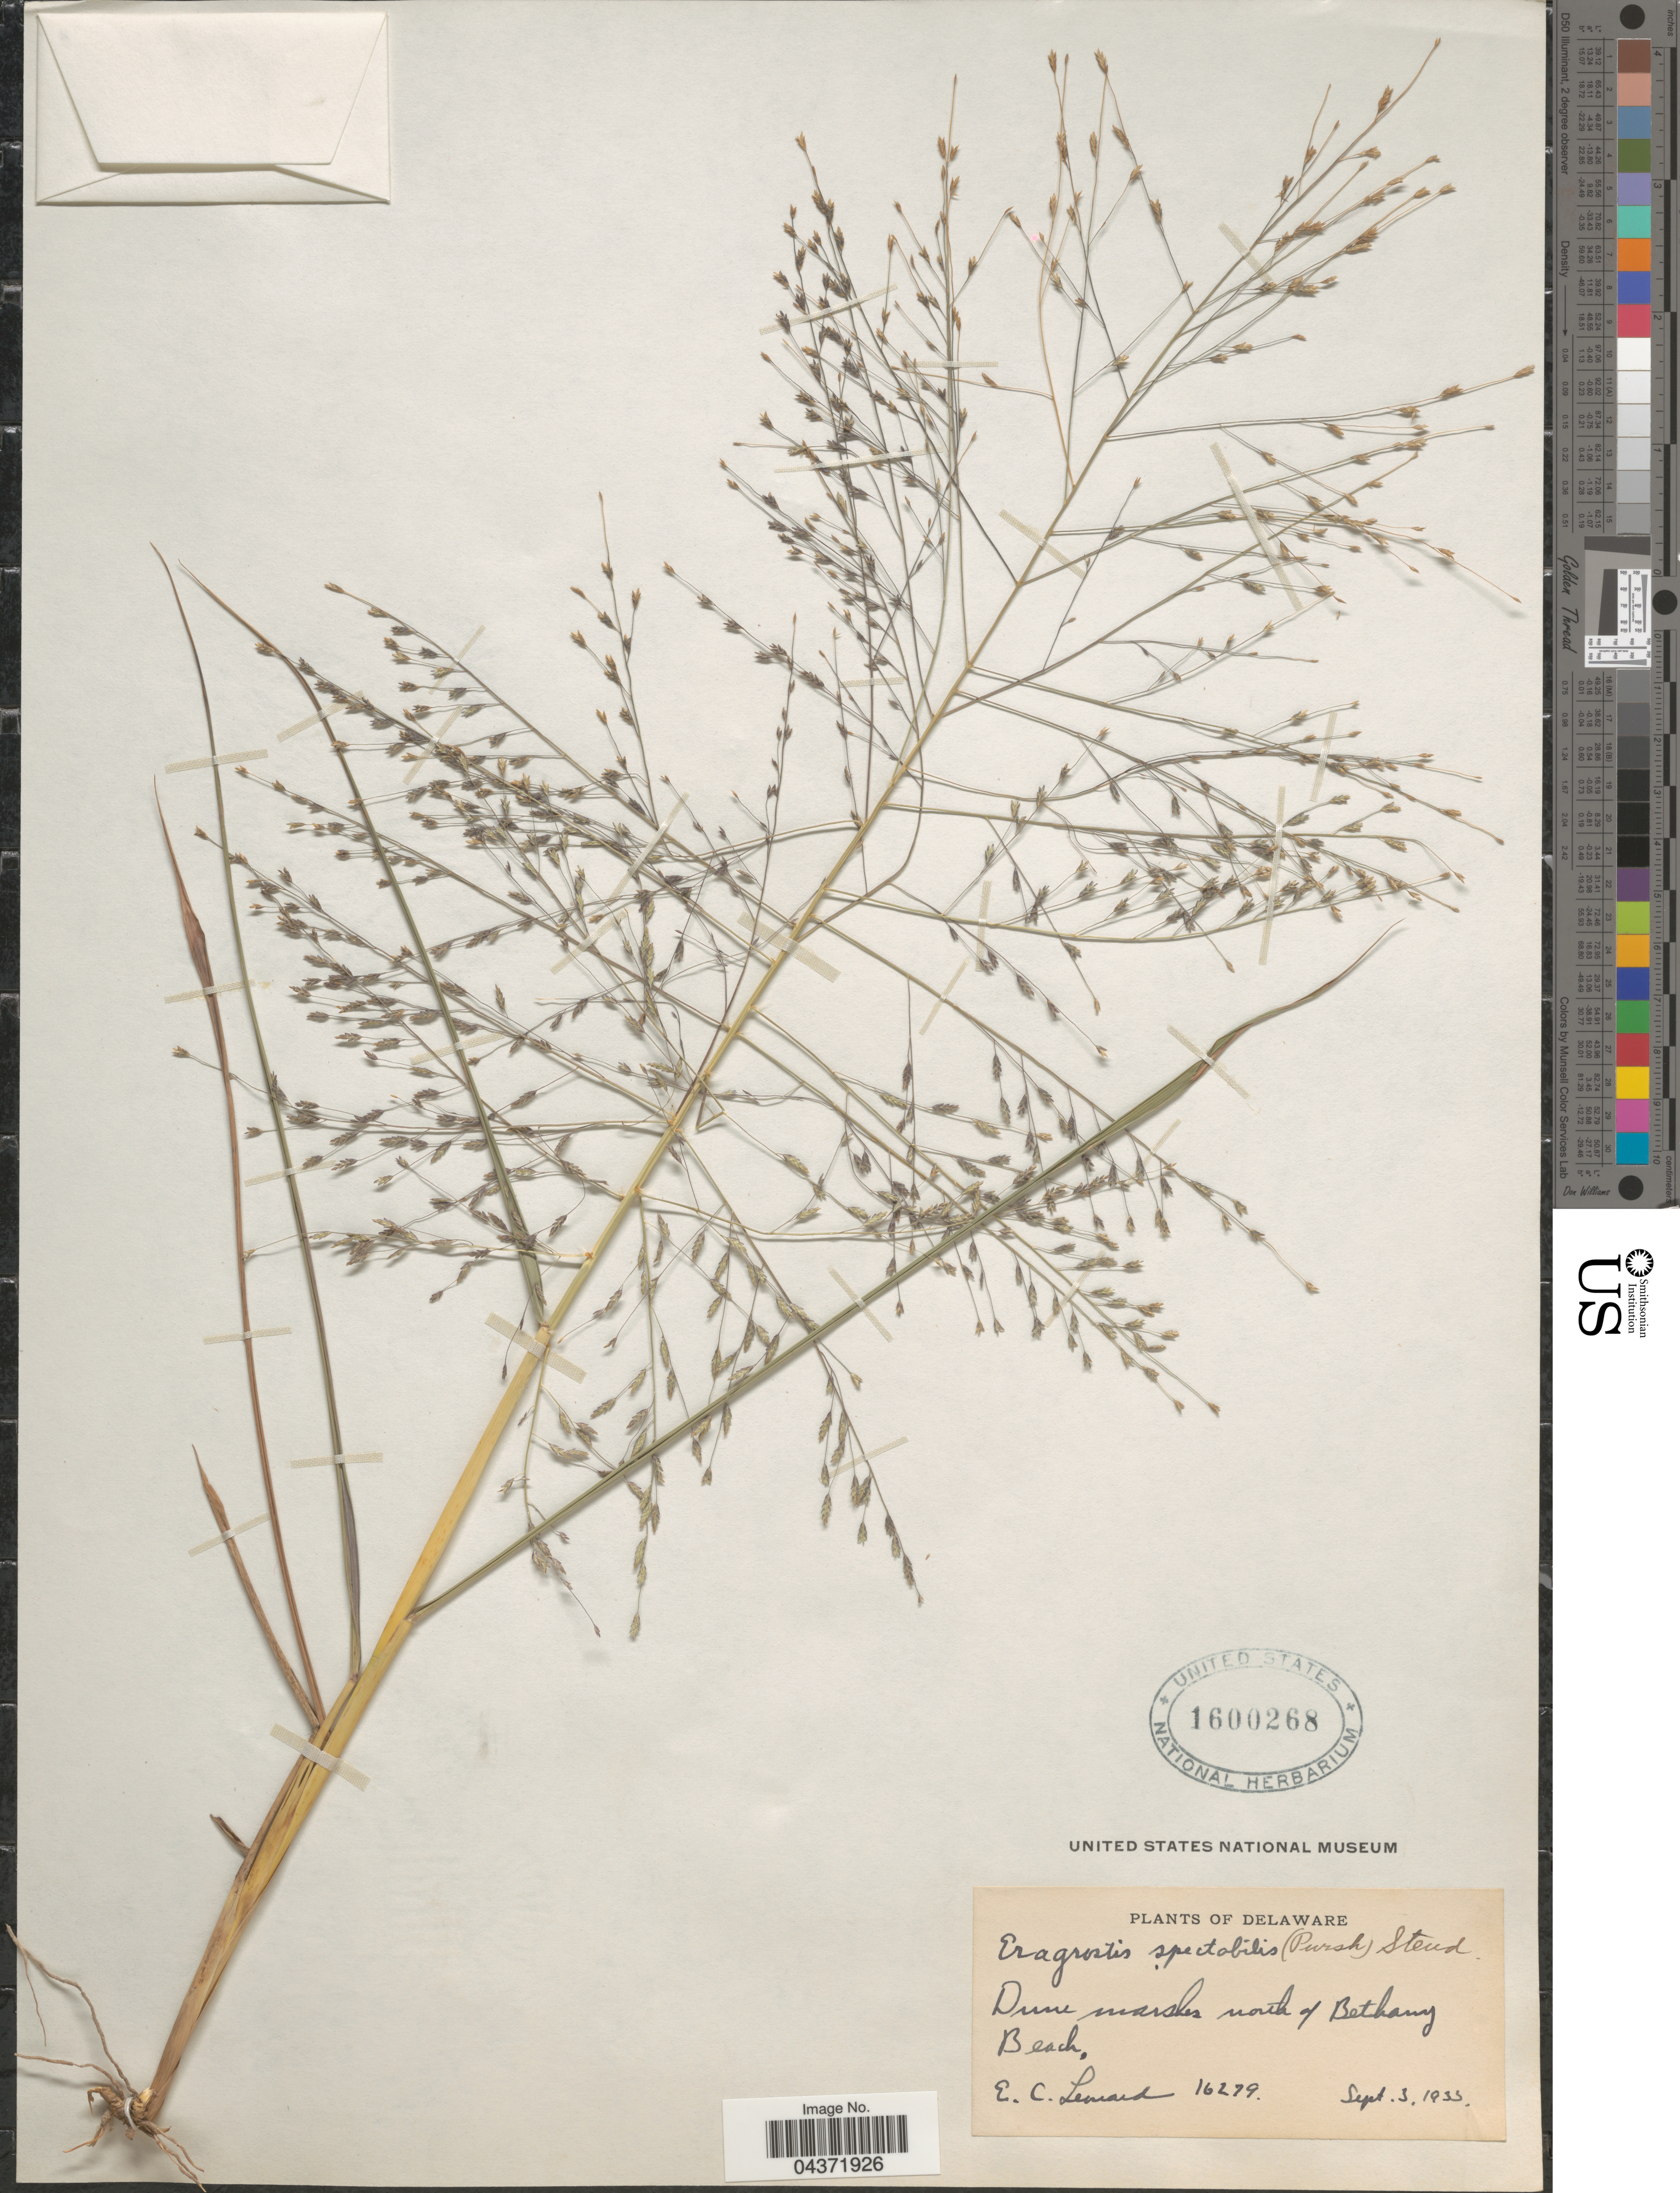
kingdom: Plantae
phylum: Tracheophyta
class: Liliopsida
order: Poales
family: Poaceae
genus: Eragrostis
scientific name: Eragrostis spectabilis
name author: (Pursh) Steud.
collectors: E. C. Leonard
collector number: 16279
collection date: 1933-09-03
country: United States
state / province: Delaware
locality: North of Bethany Beach.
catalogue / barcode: US 1600268